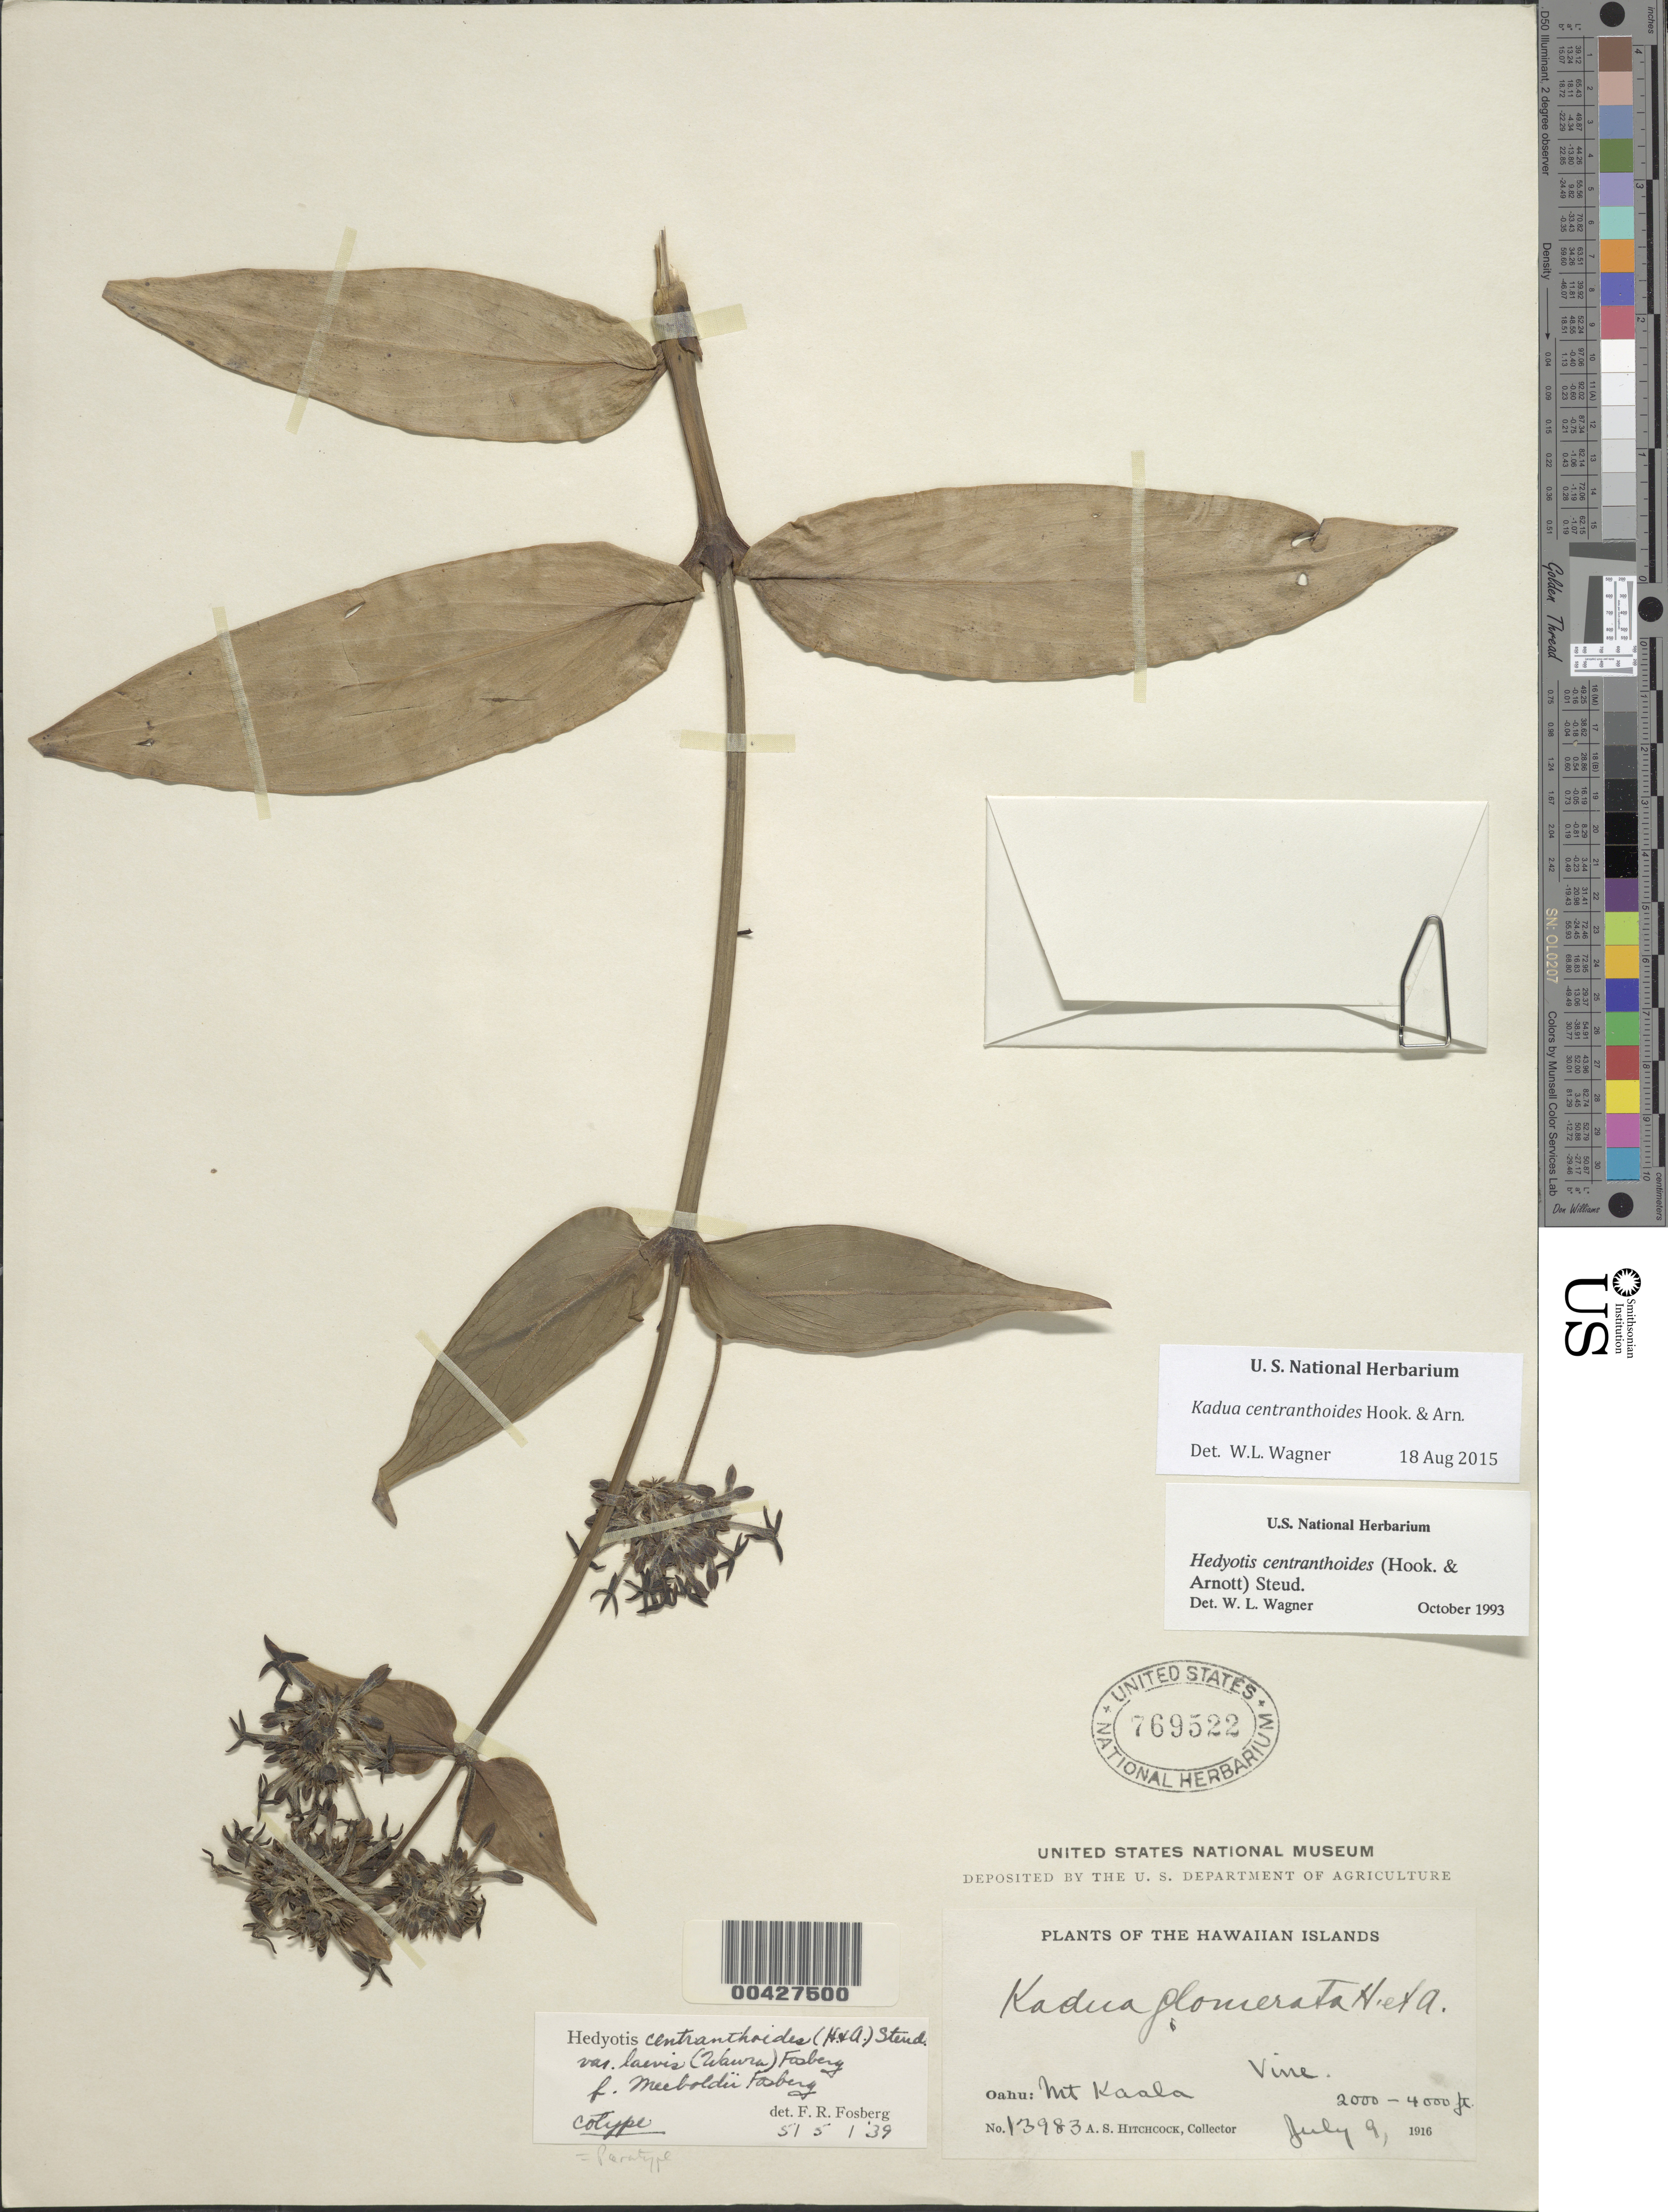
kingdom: Plantae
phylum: Tracheophyta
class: Magnoliopsida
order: Gentianales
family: Rubiaceae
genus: Kadua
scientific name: Kadua centranthoides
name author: Hook. & Arn.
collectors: A. S. Hitchcock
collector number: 13983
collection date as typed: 9 Jul 1916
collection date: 1916-07-09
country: United States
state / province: Hawaii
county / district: Honolulu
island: Oahu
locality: Mount Kaala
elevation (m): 610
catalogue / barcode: US 769522